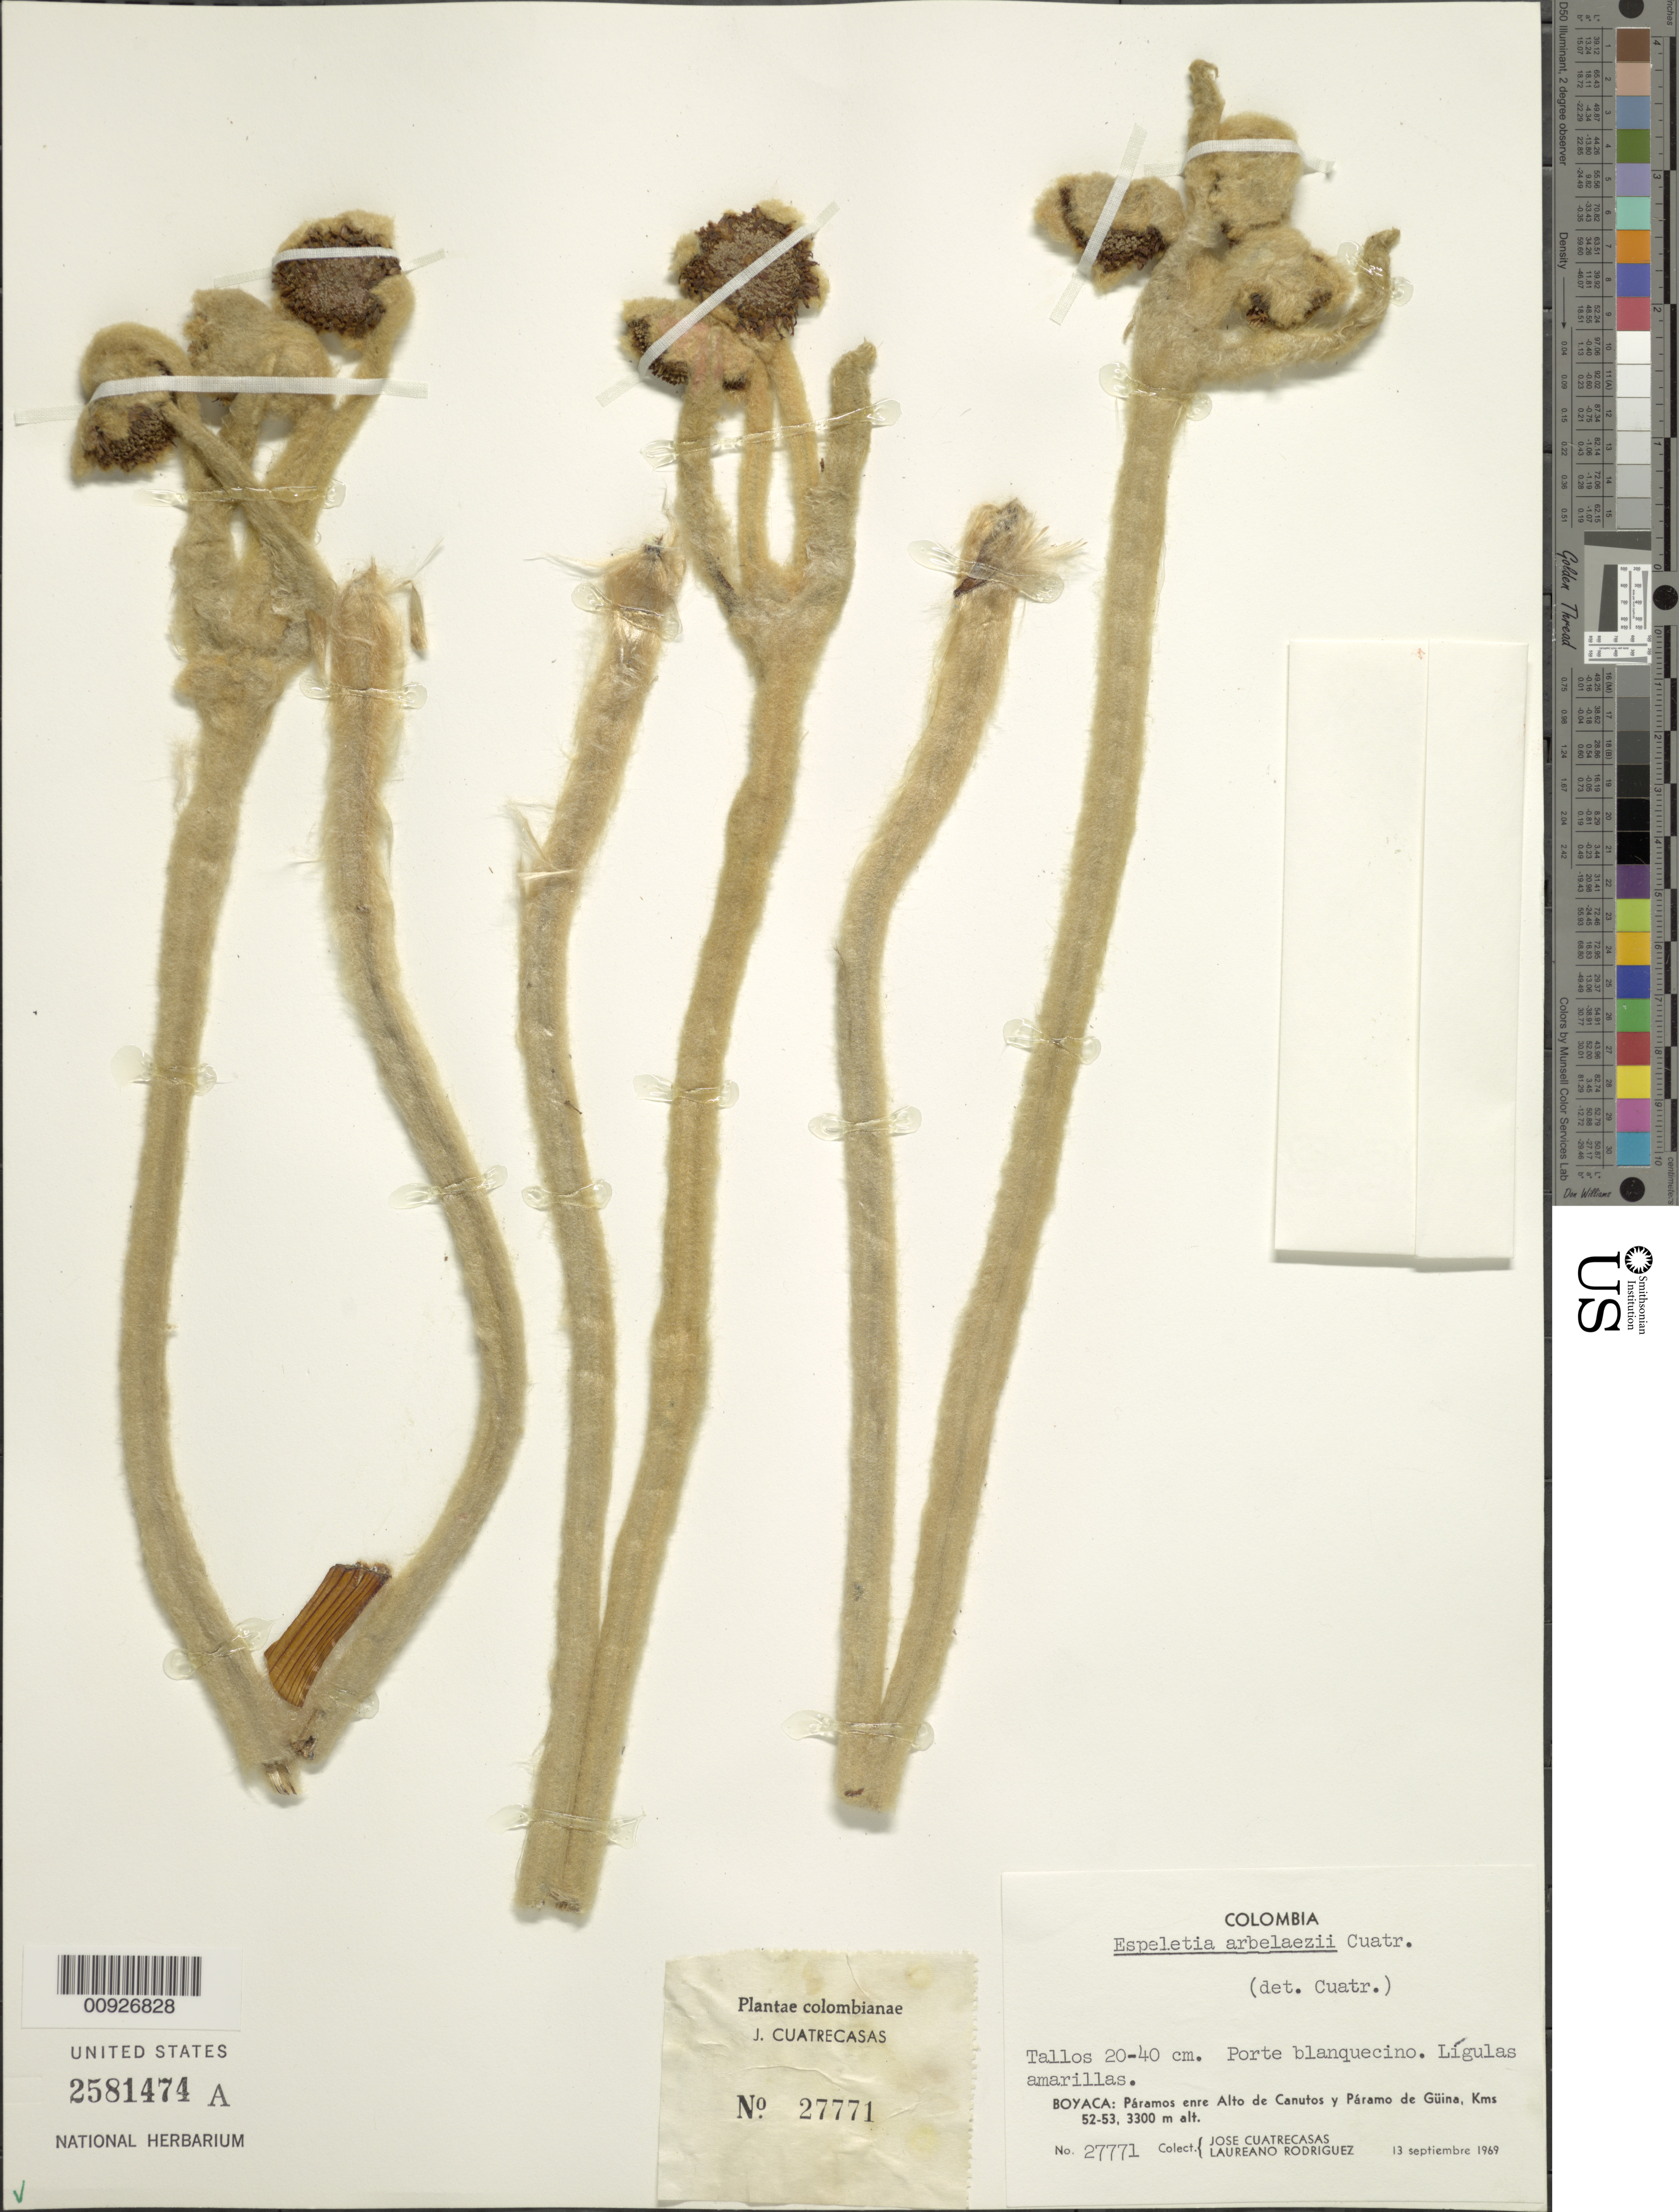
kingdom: Plantae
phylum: Tracheophyta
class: Magnoliopsida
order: Asterales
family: Asteraceae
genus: Espeletia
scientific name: Espeletia arbelaezii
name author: Cuatrec.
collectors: J. Cuatrecasas & L. Rodriguez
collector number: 27771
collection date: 1969-09-13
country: Colombia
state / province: Boyacá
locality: Páramos entre Alto de Canutos y Páramo de Güina, Kms 52-53.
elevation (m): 3300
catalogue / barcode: US 2581474A